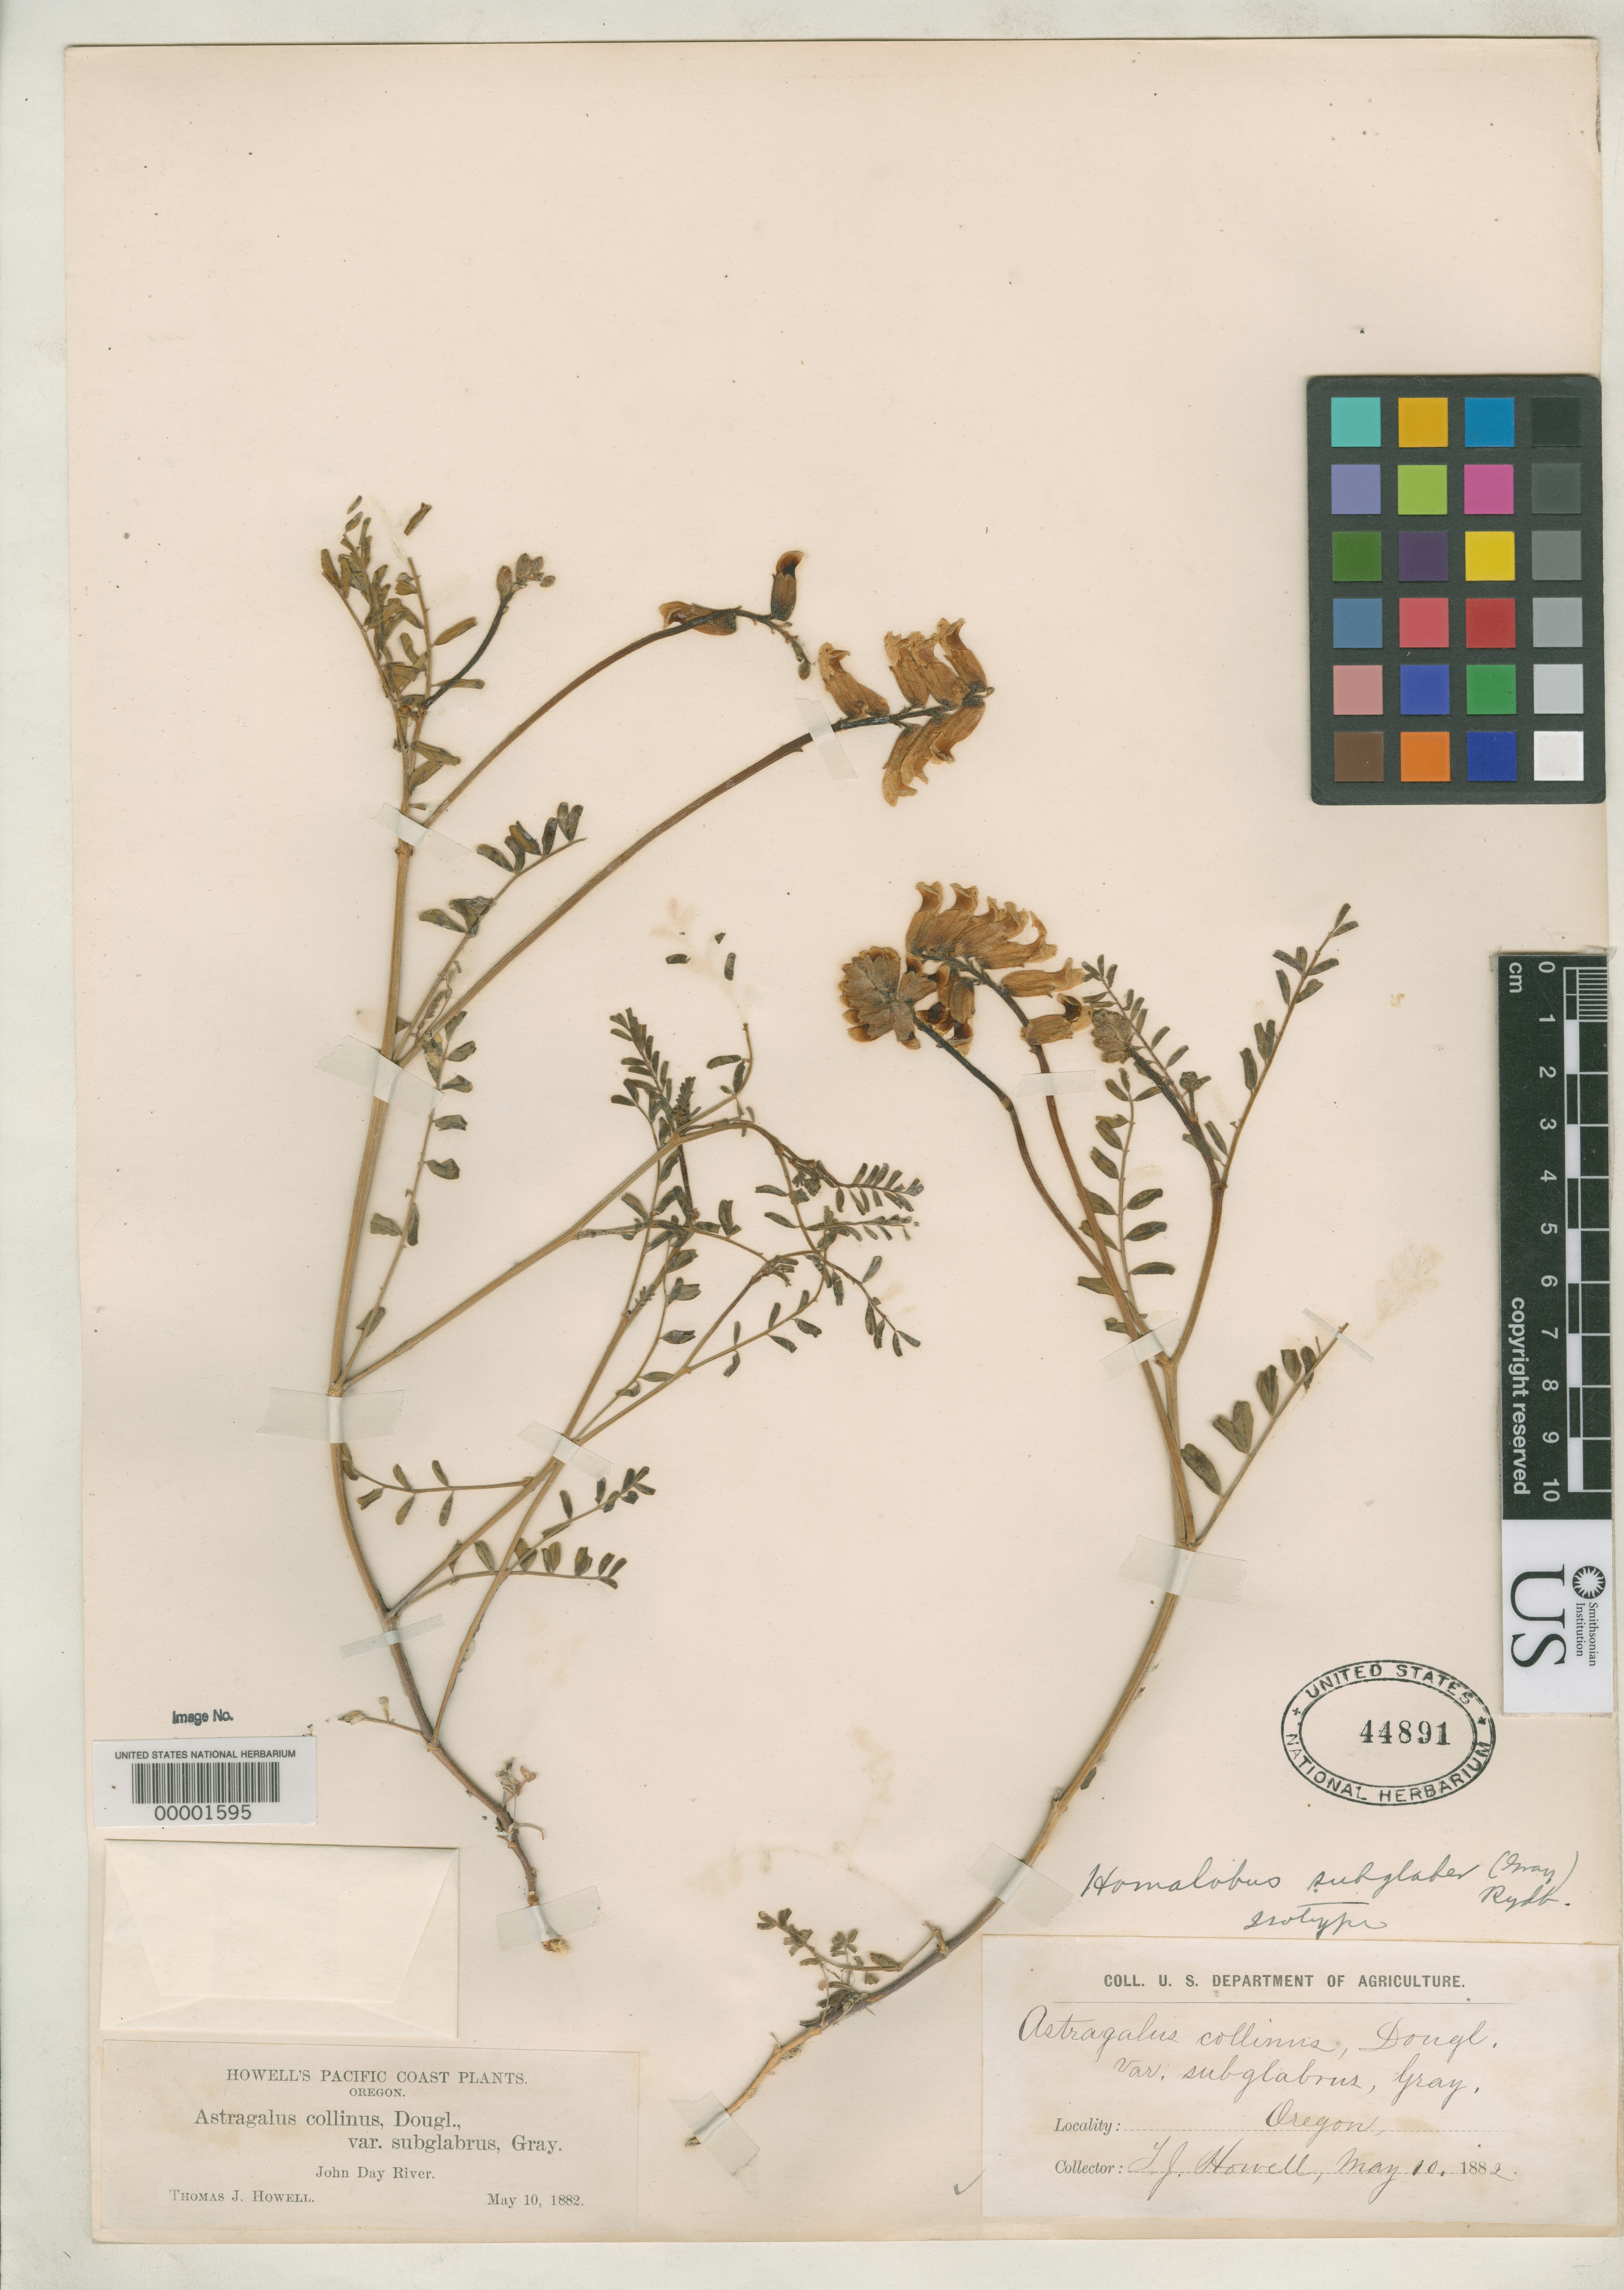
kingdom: Plantae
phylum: Tracheophyta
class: Magnoliopsida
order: Fabales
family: Fabaceae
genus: Homalobus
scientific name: Homalobus subglaber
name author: Rydb.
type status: Isotype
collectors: T. J. Howell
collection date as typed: May 1882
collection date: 1882-05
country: United States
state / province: Oregon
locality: John Day River.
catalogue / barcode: US 44891